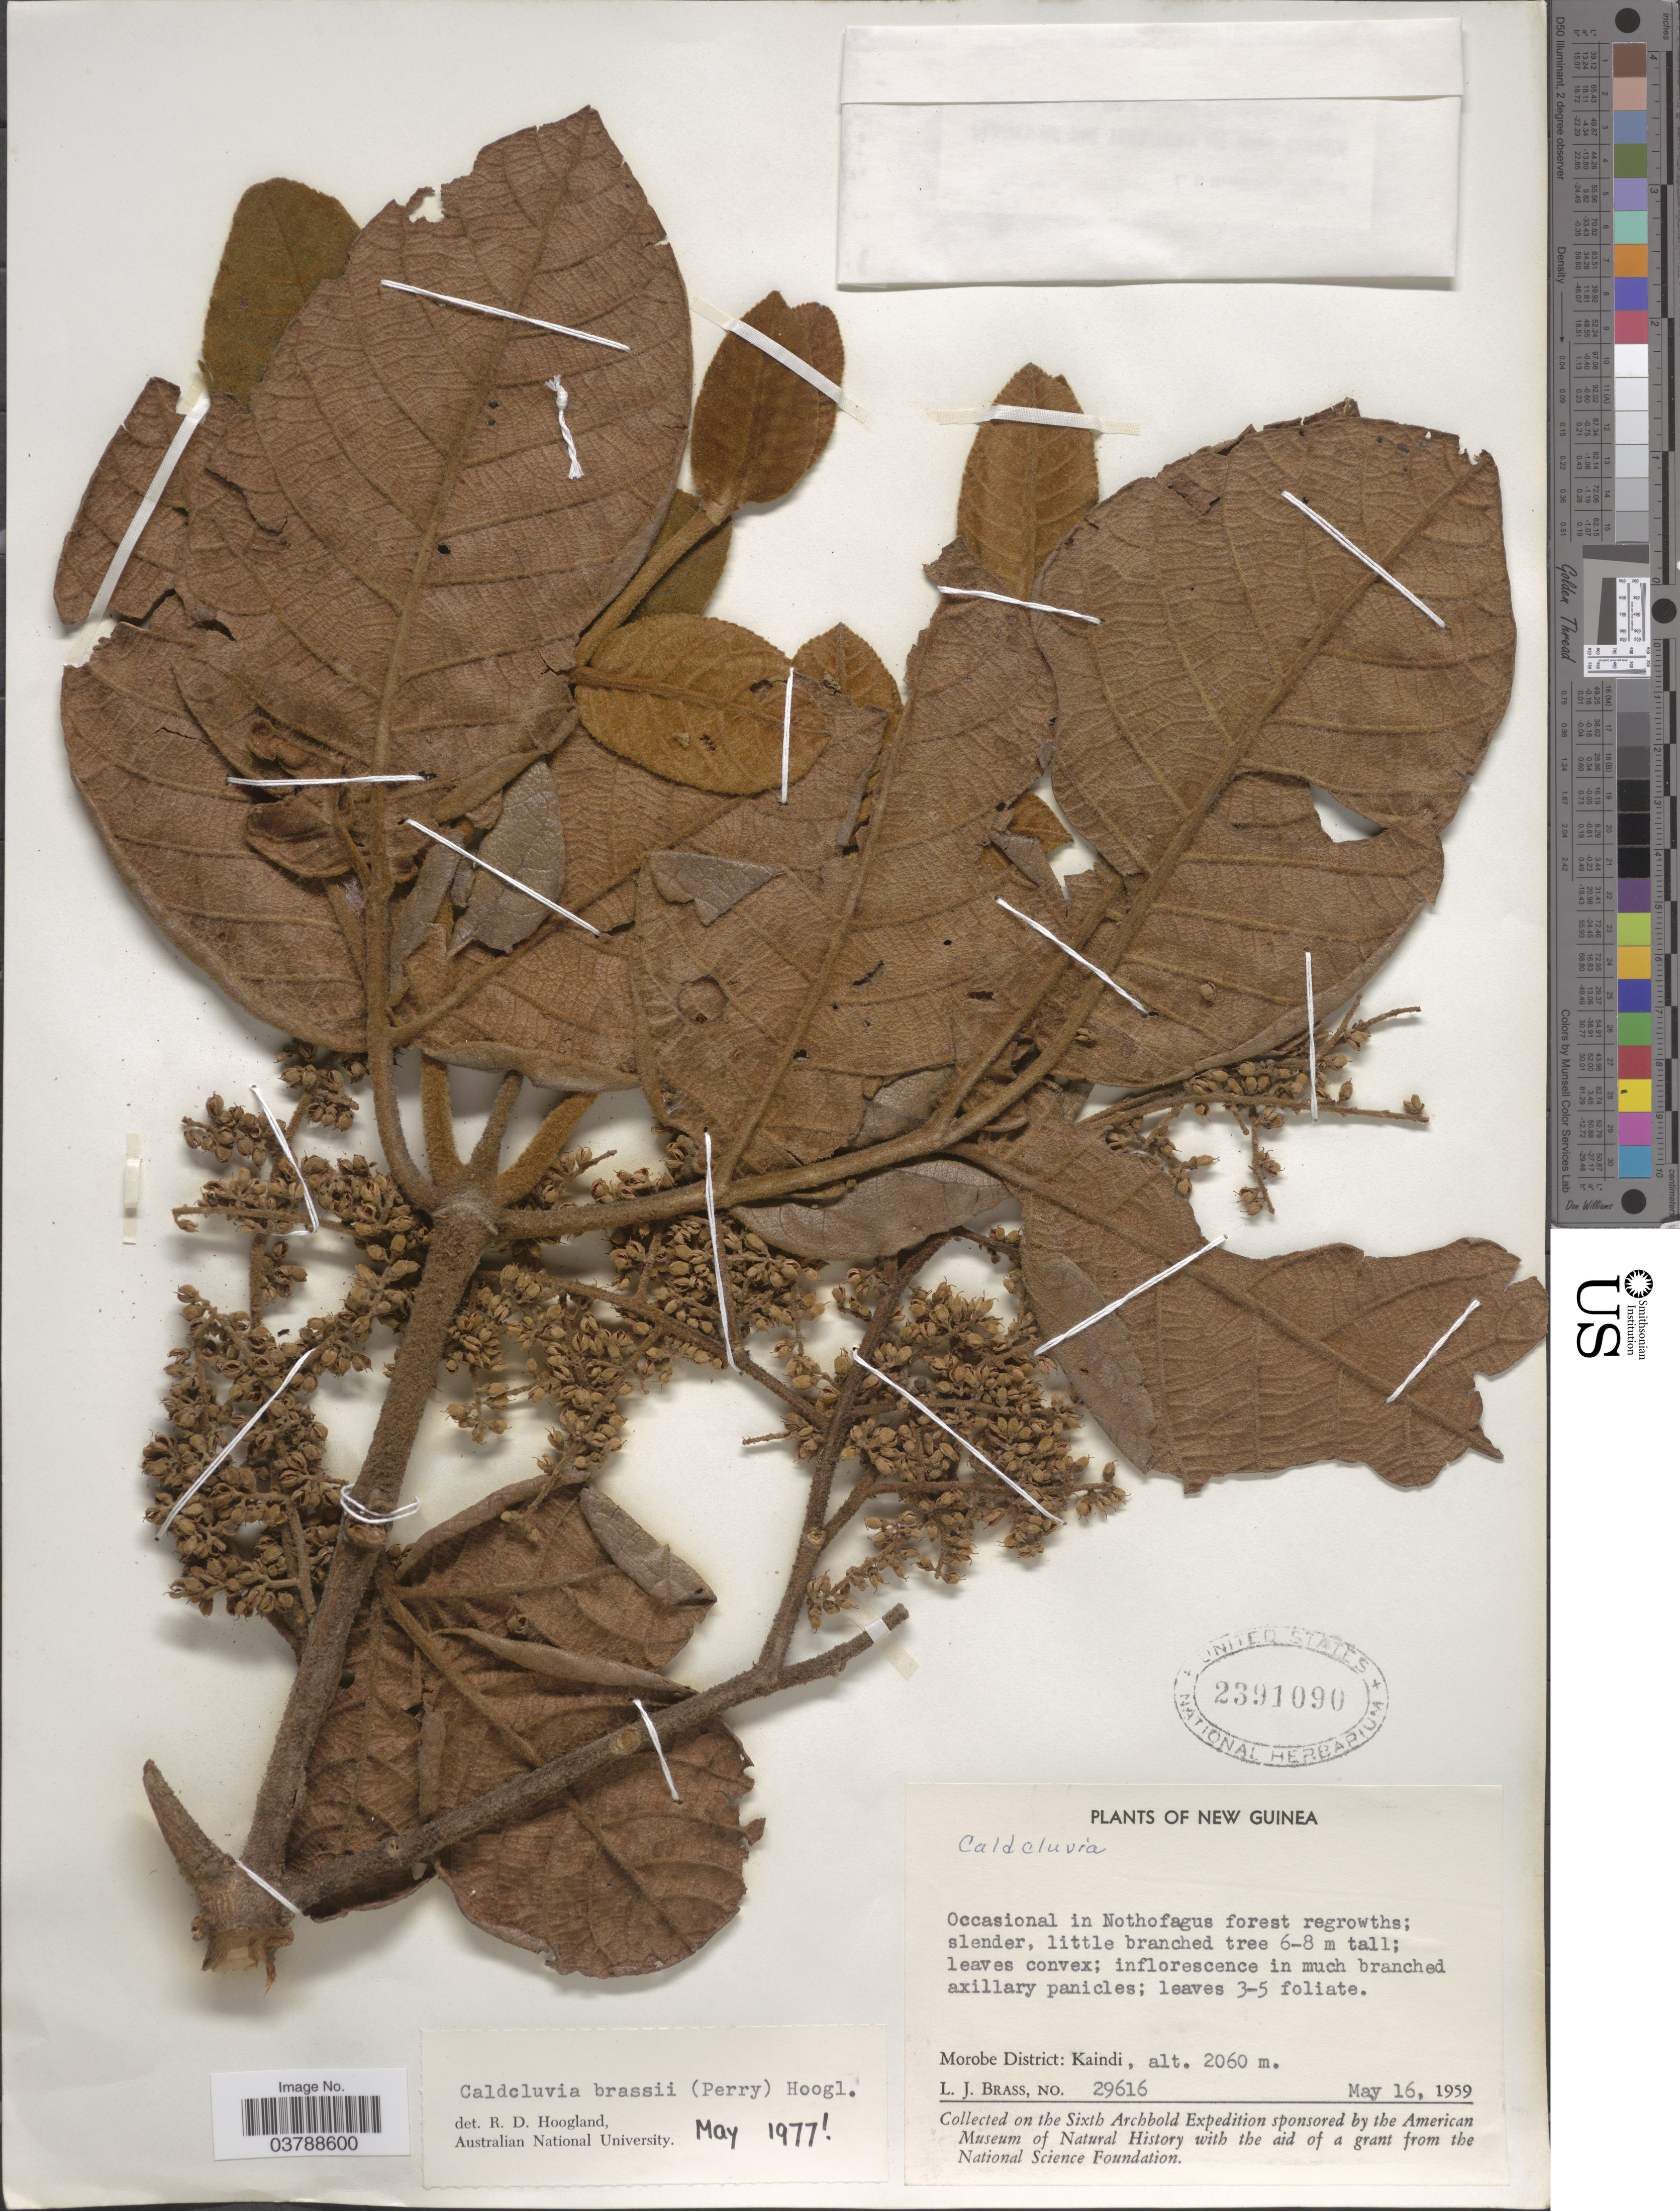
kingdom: Plantae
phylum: Tracheophyta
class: Magnoliopsida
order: Oxalidales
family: Cunoniaceae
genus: Caldcluvia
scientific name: Caldcluvia brassii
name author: (L.M. Perry) Hoogland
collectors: L. J. Brass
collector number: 29616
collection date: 1959-05-16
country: Papua New Guinea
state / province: Morobe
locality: New Guinea. Morobe District: Kaindi.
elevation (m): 2060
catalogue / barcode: US 2391090